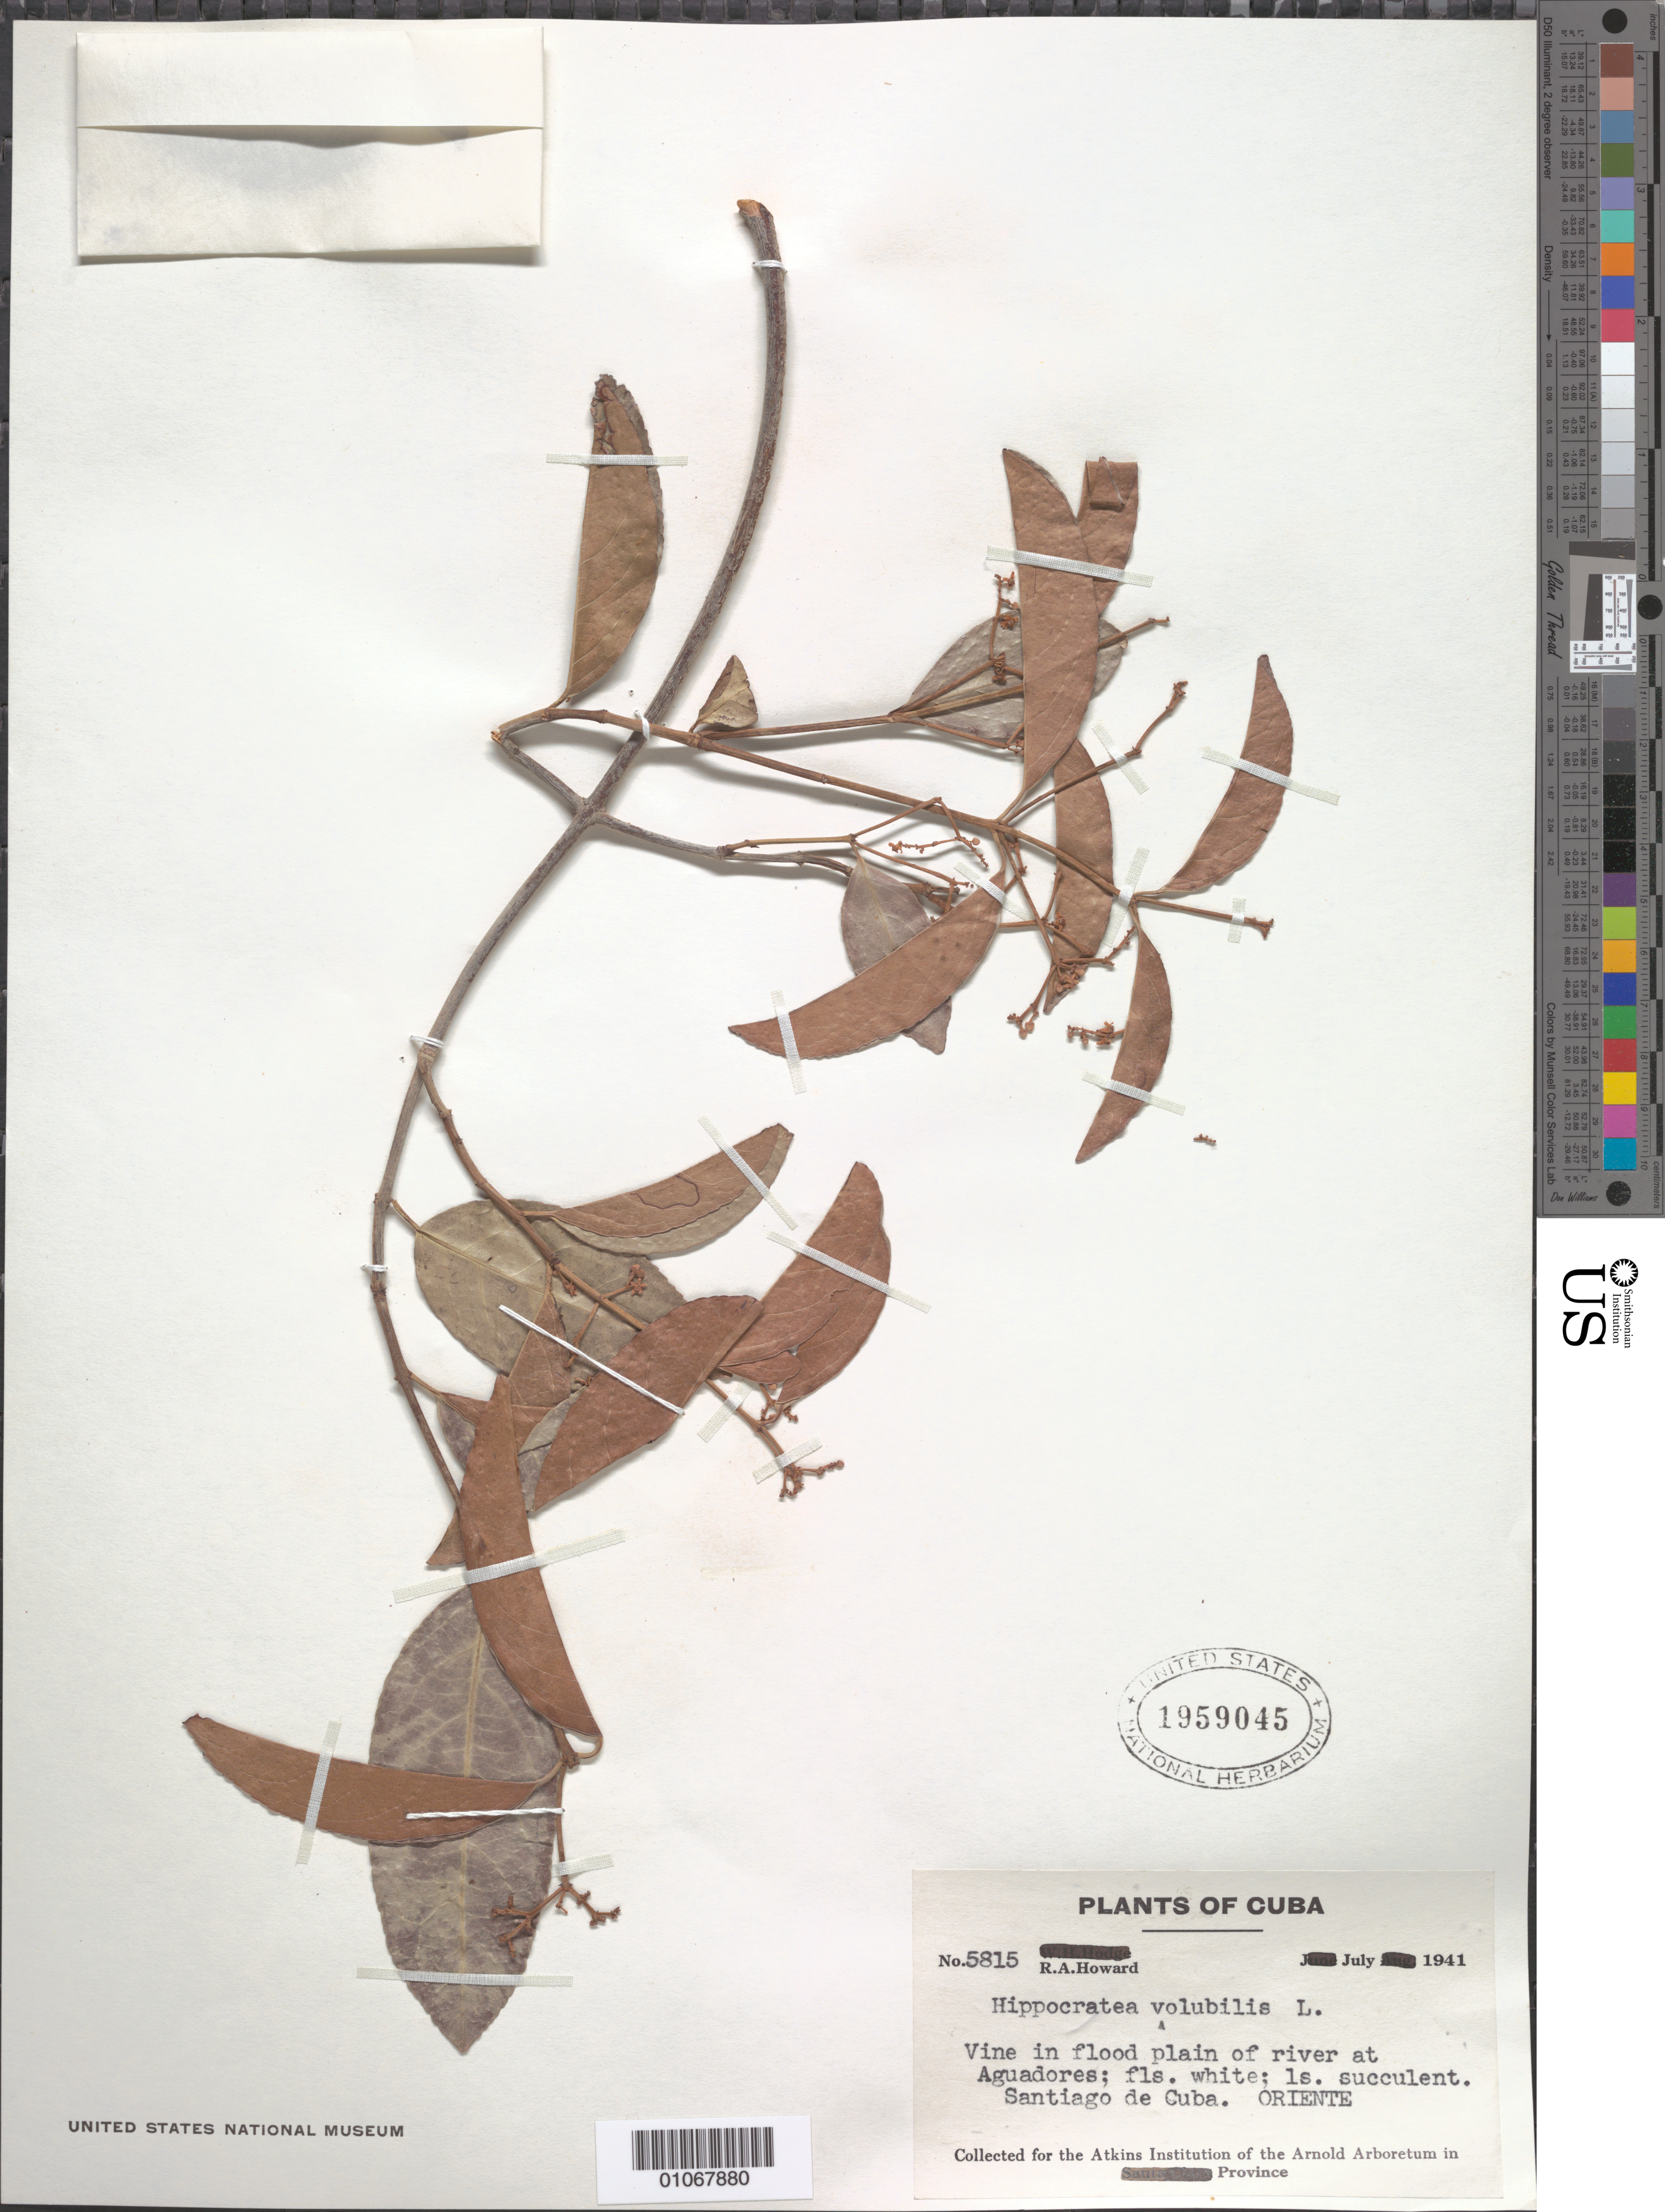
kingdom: Plantae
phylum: Tracheophyta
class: Magnoliopsida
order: Celastrales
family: Celastraceae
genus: Hippocratea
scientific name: Hippocratea volubilis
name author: L.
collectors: R. A. Howard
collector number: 5815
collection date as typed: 01 Jul 1941 to 31 Jul 1941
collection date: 1941-07-01/1941-07-31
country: Cuba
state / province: Santiago de Cuba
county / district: Santiago De Cuba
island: Cuba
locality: Vine in flood plain of river at Aguadores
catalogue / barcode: US 1959045